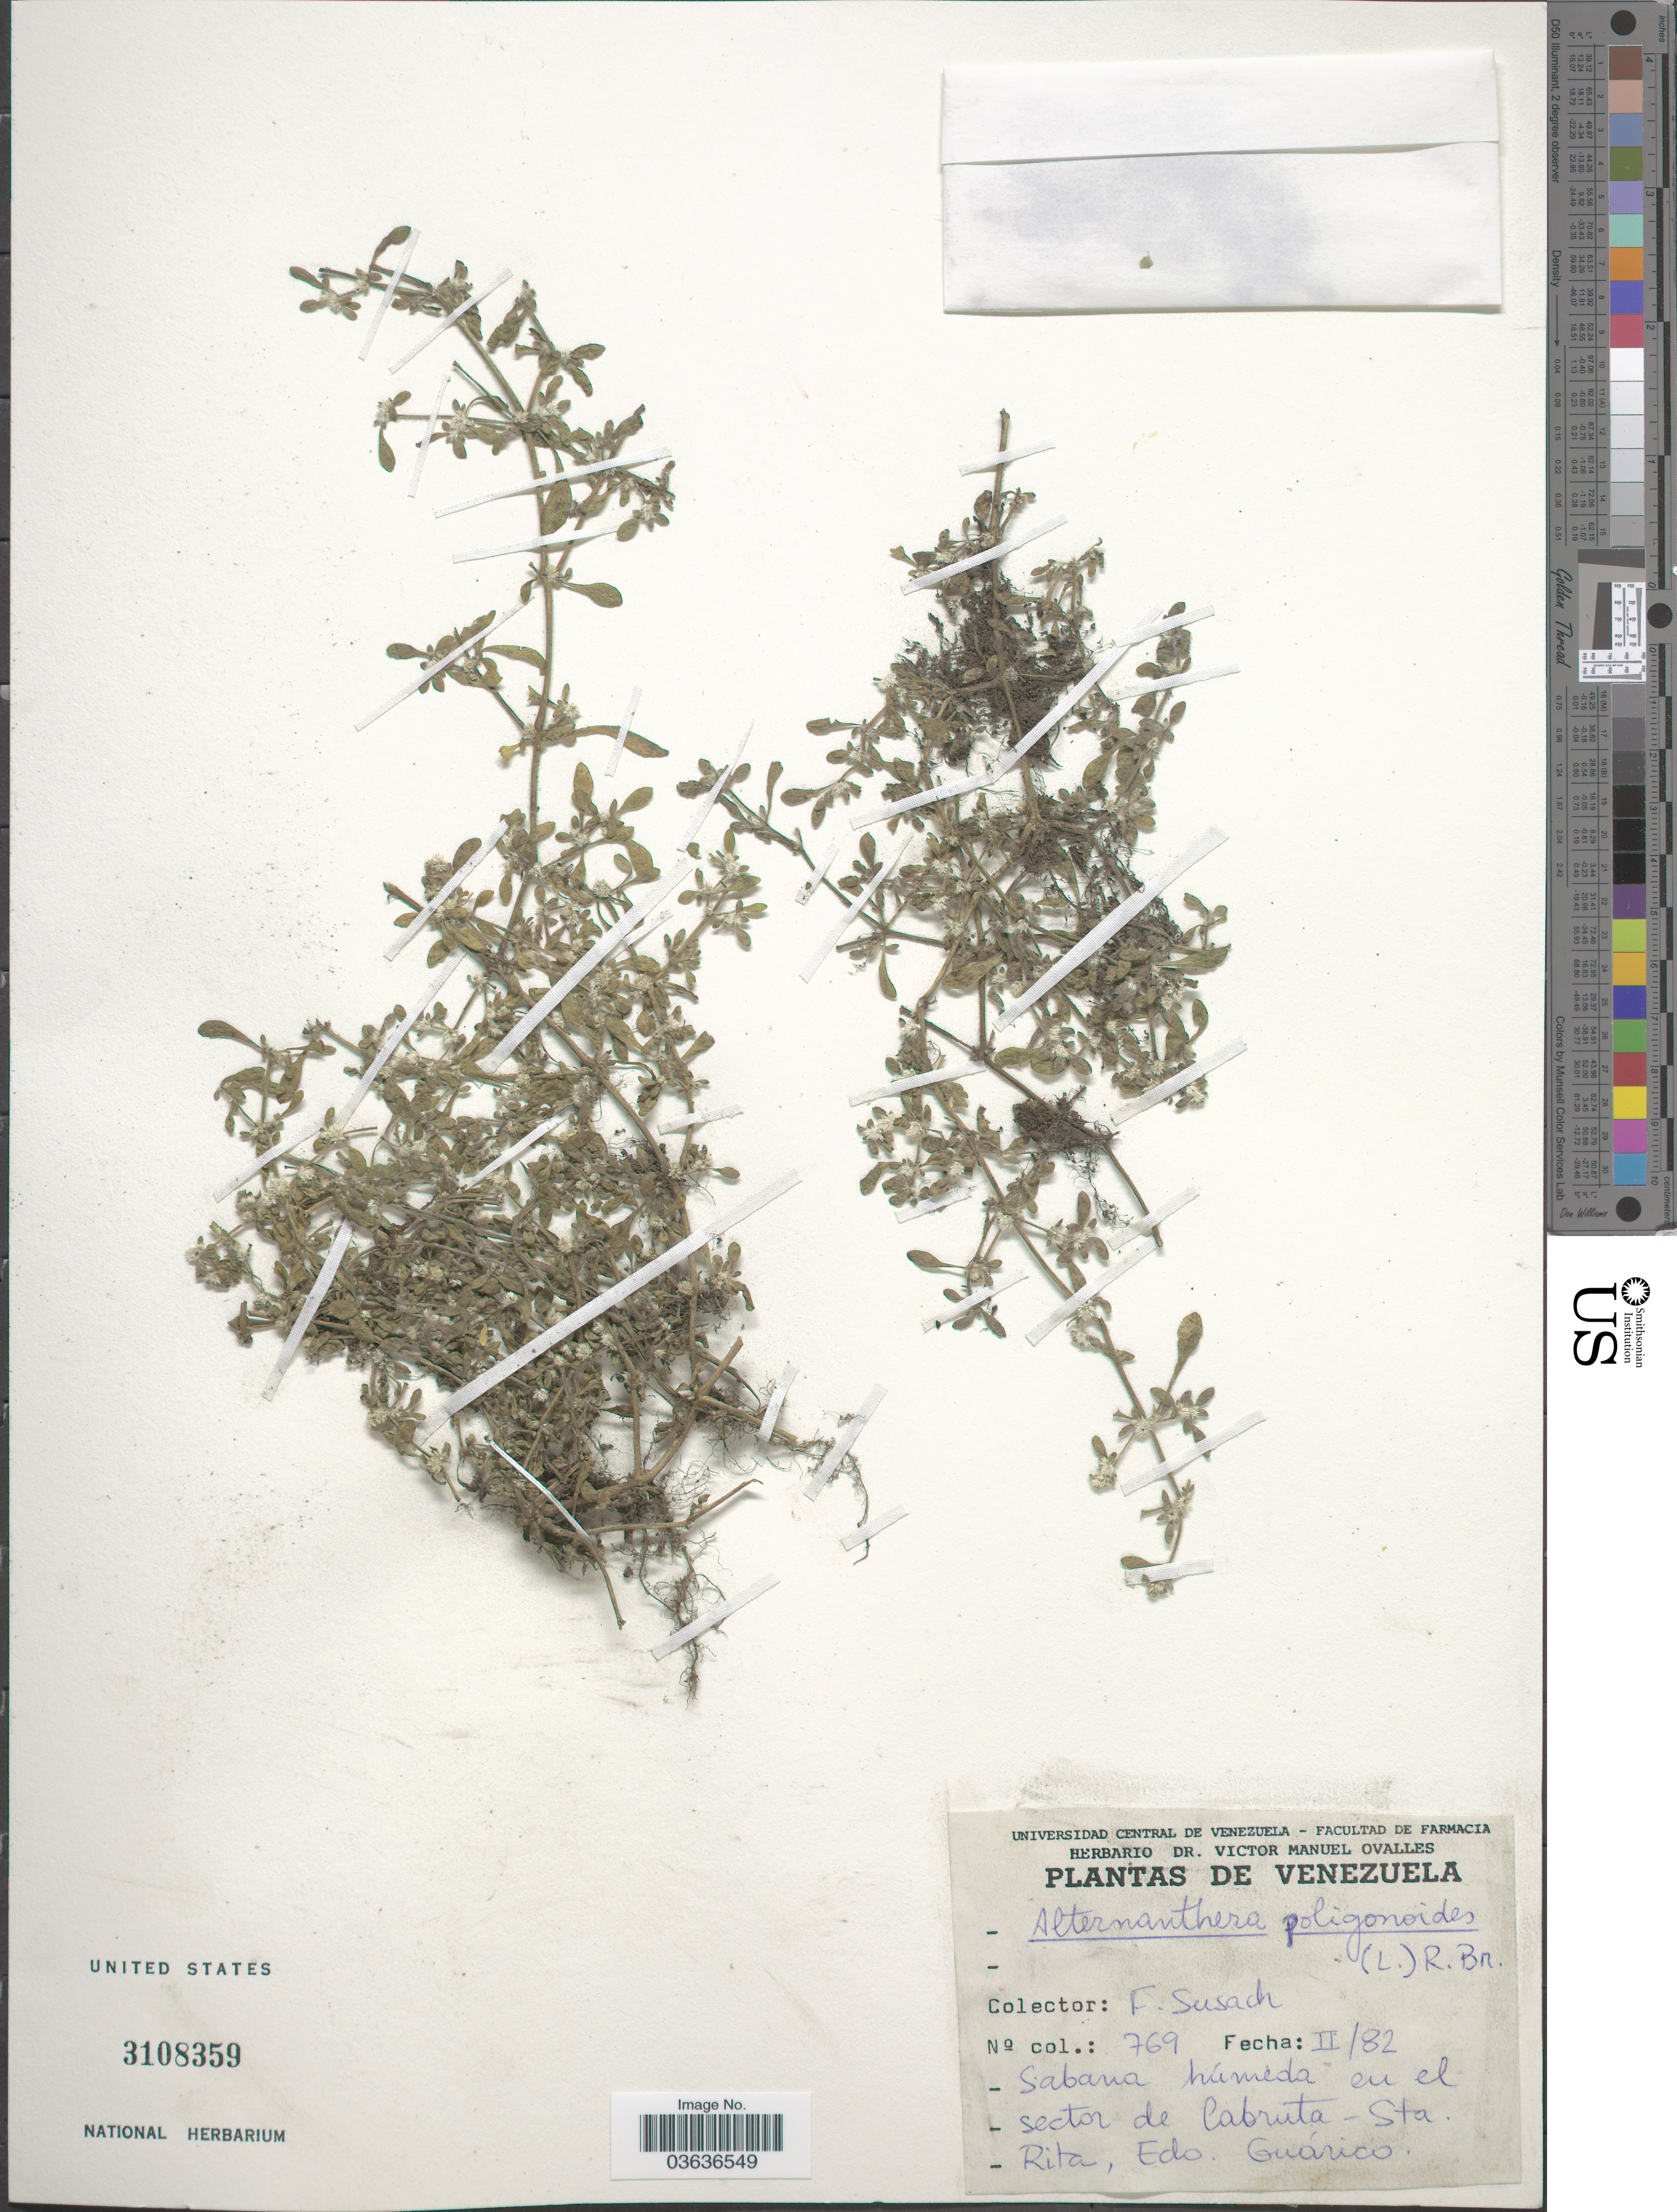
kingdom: Plantae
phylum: Tracheophyta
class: Magnoliopsida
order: Caryophyllales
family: Amaranthaceae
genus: Alternanthera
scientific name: Alternanthera paronychioides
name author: A. St.-Hil.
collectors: F. Susach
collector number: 769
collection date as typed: Transcribed d/m/y: /2/82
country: Venezuela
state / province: Guárico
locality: Sector de Cabruta-Sta. Rita.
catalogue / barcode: US 3108359